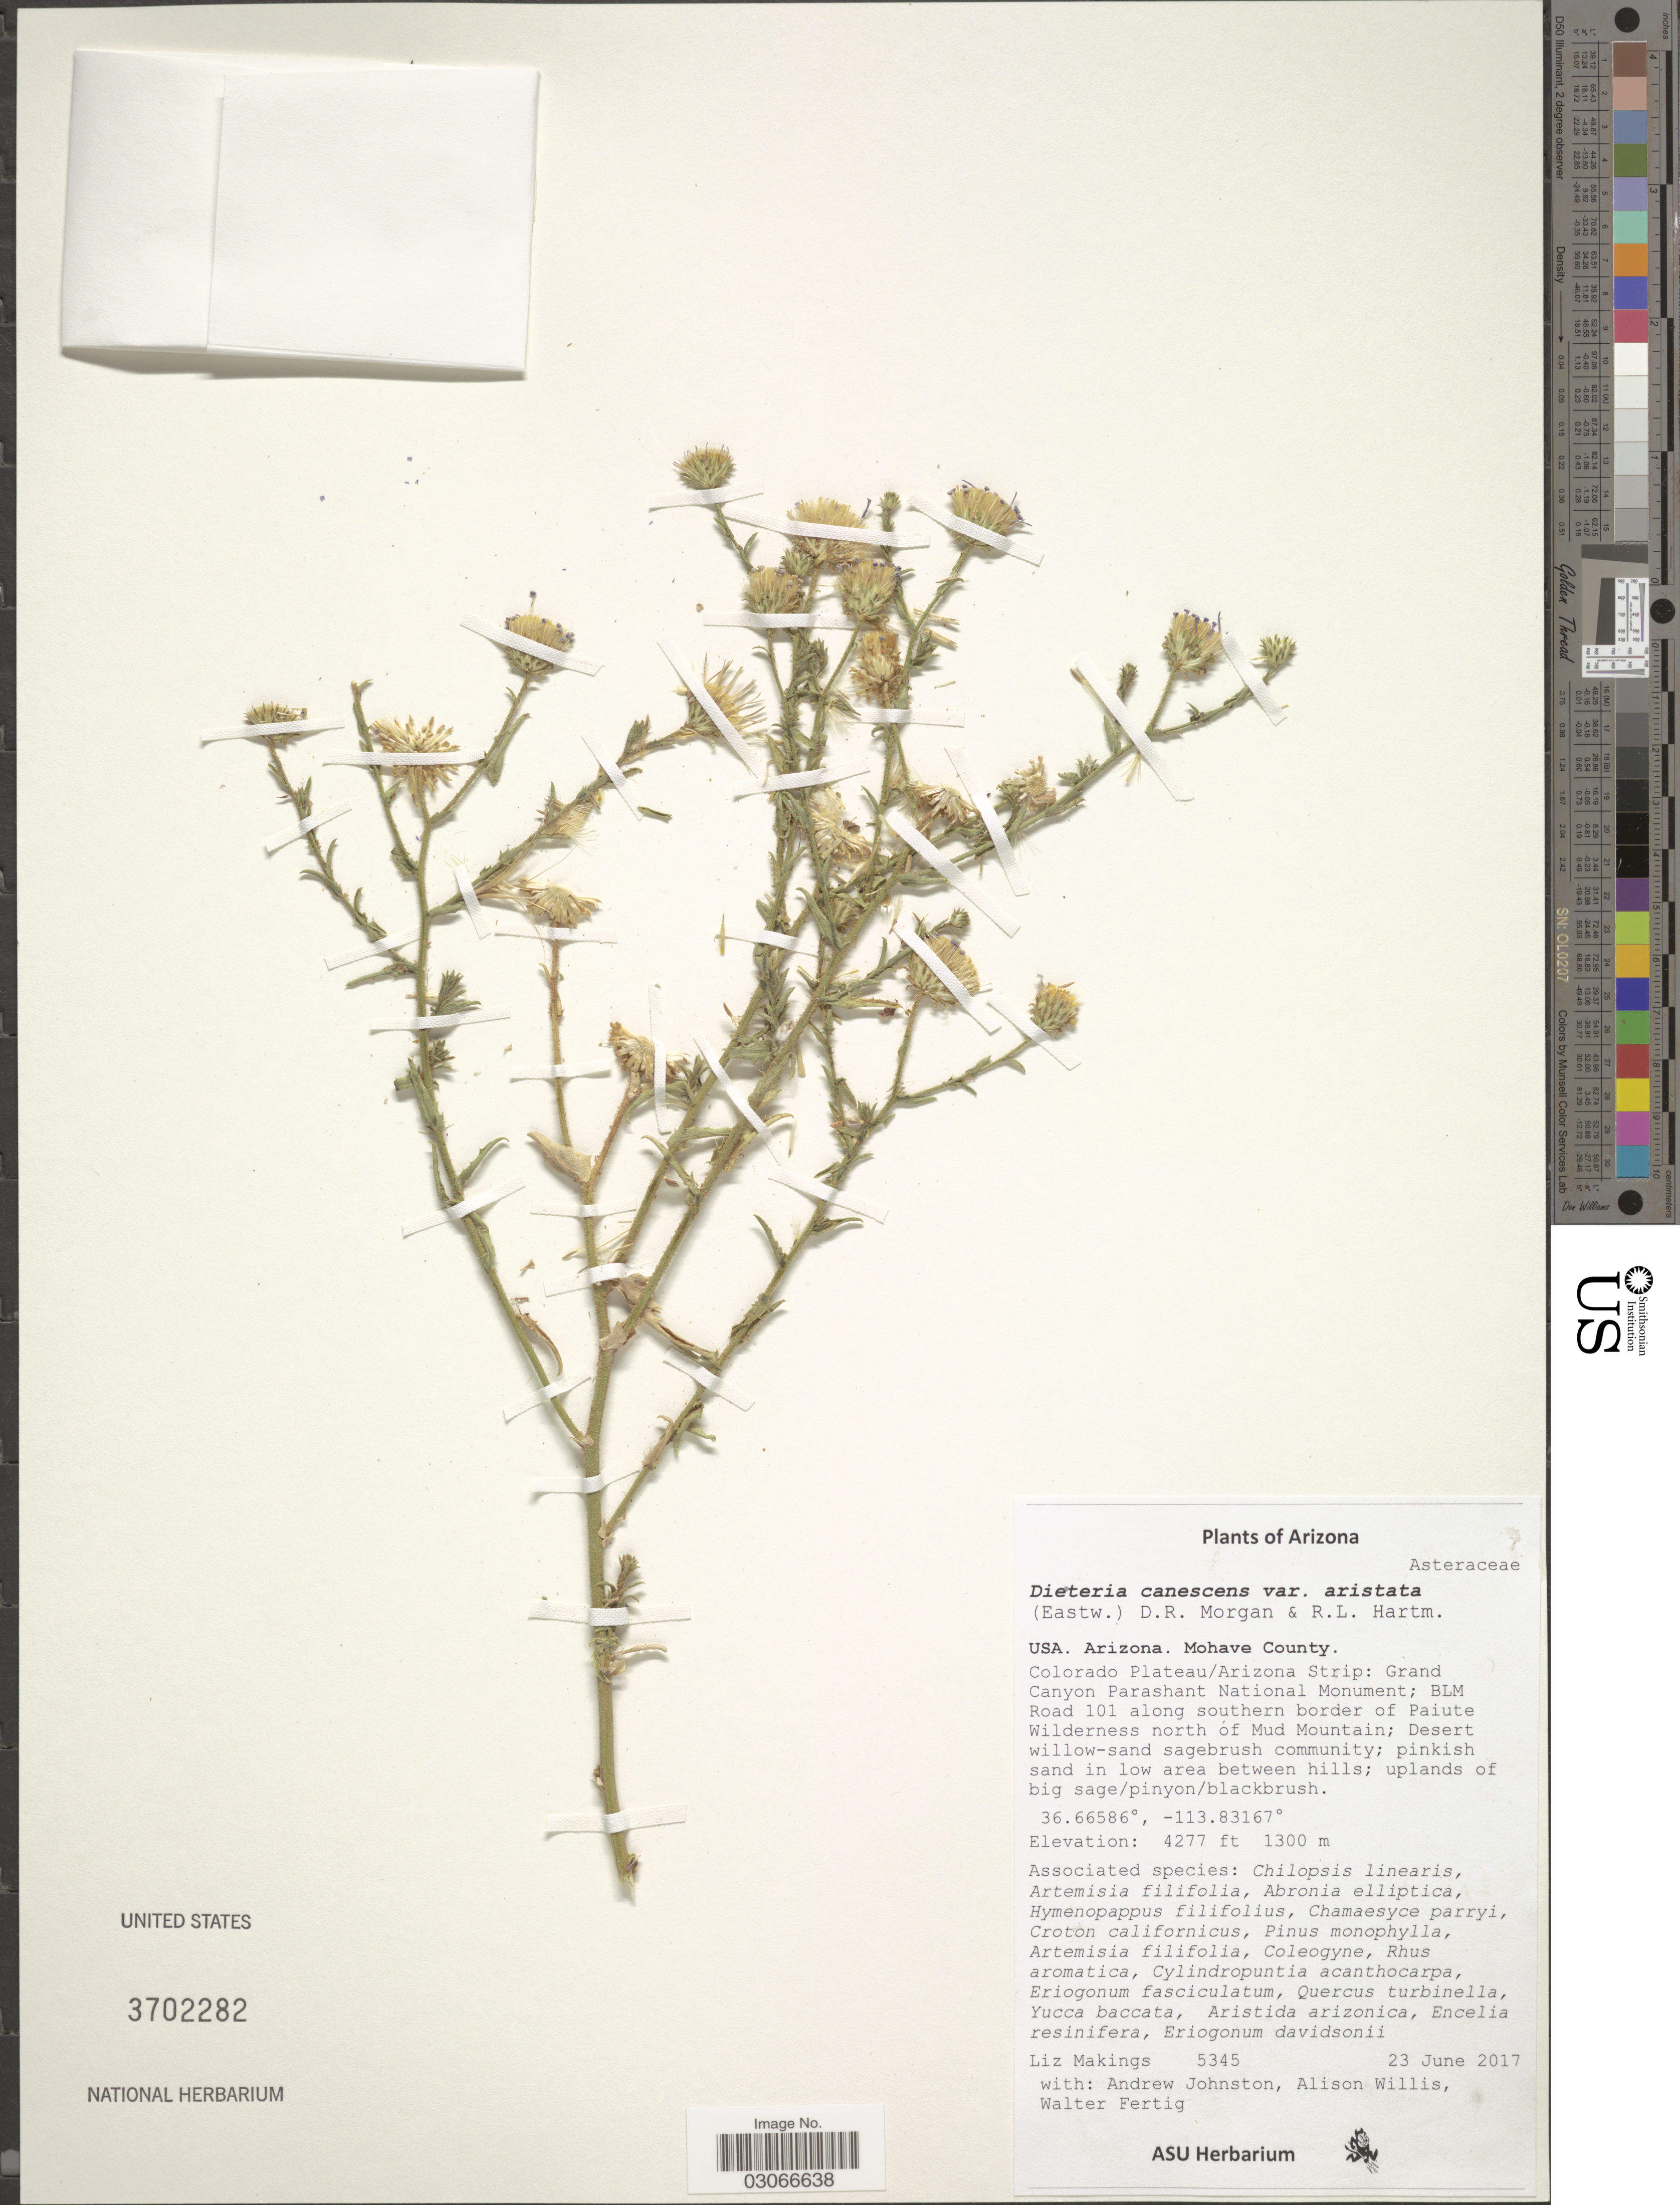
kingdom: Plantae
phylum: Tracheophyta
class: Magnoliopsida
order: Asterales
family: Asteraceae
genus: Dieteria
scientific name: Dieteria canescens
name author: (Pursh) Nutt.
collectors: L. Makings, A. H. Johnston, A. Willis & W. Fertig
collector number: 5345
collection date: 2017-06-23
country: United States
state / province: Arizona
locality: USA. Mohave County. Colorado Plateau/Arizona Strip: Grand Canyon Parashant National Monument; BLM Road 101 along southern border of Palute Wilderness north of Mud Mountain.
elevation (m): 1300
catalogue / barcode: US 3702282